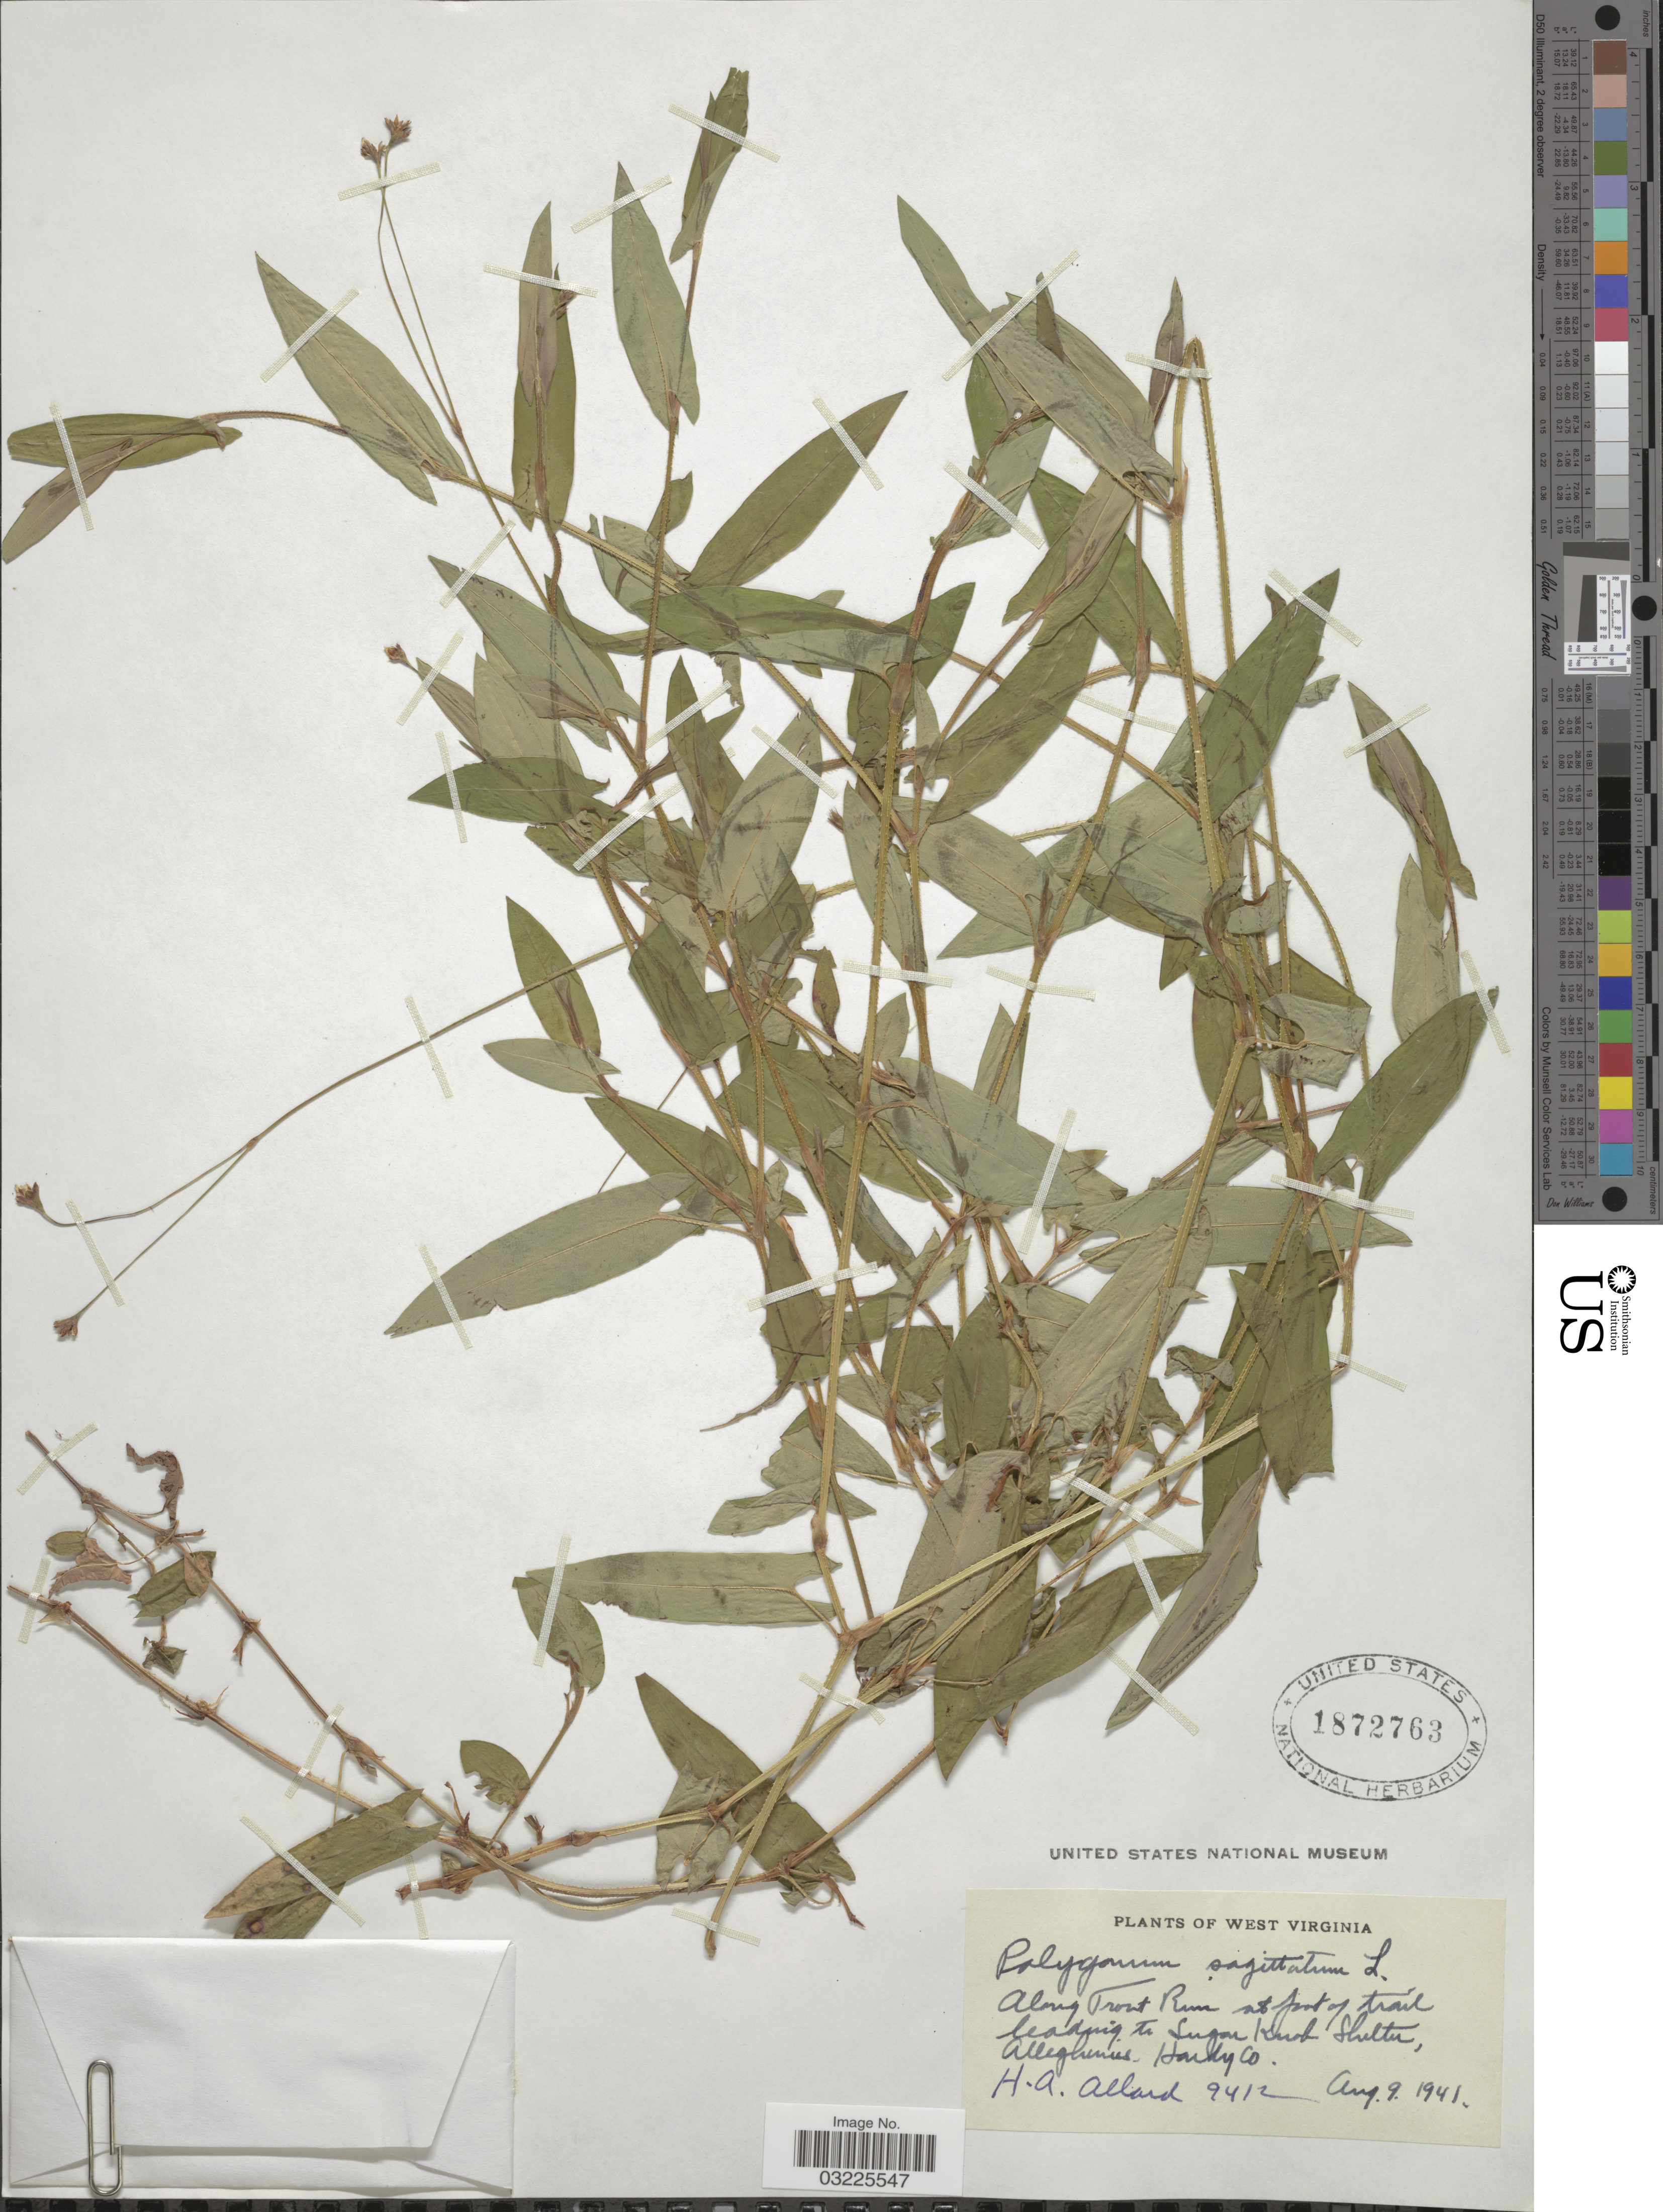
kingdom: Plantae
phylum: Tracheophyta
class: Magnoliopsida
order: Caryophyllales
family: Polygonaceae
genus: Persicaria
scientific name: Persicaria sagittata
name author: (L.) H. Gross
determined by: Atha, D. E.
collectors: H. A. Allard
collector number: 9412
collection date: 1941-08-09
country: United States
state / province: West Virginia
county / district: Hardy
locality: Along Front Rim at foot of trail leading to Sugar Knob Shelter, Alleghenies, Hardy Co.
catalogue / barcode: US 1872763